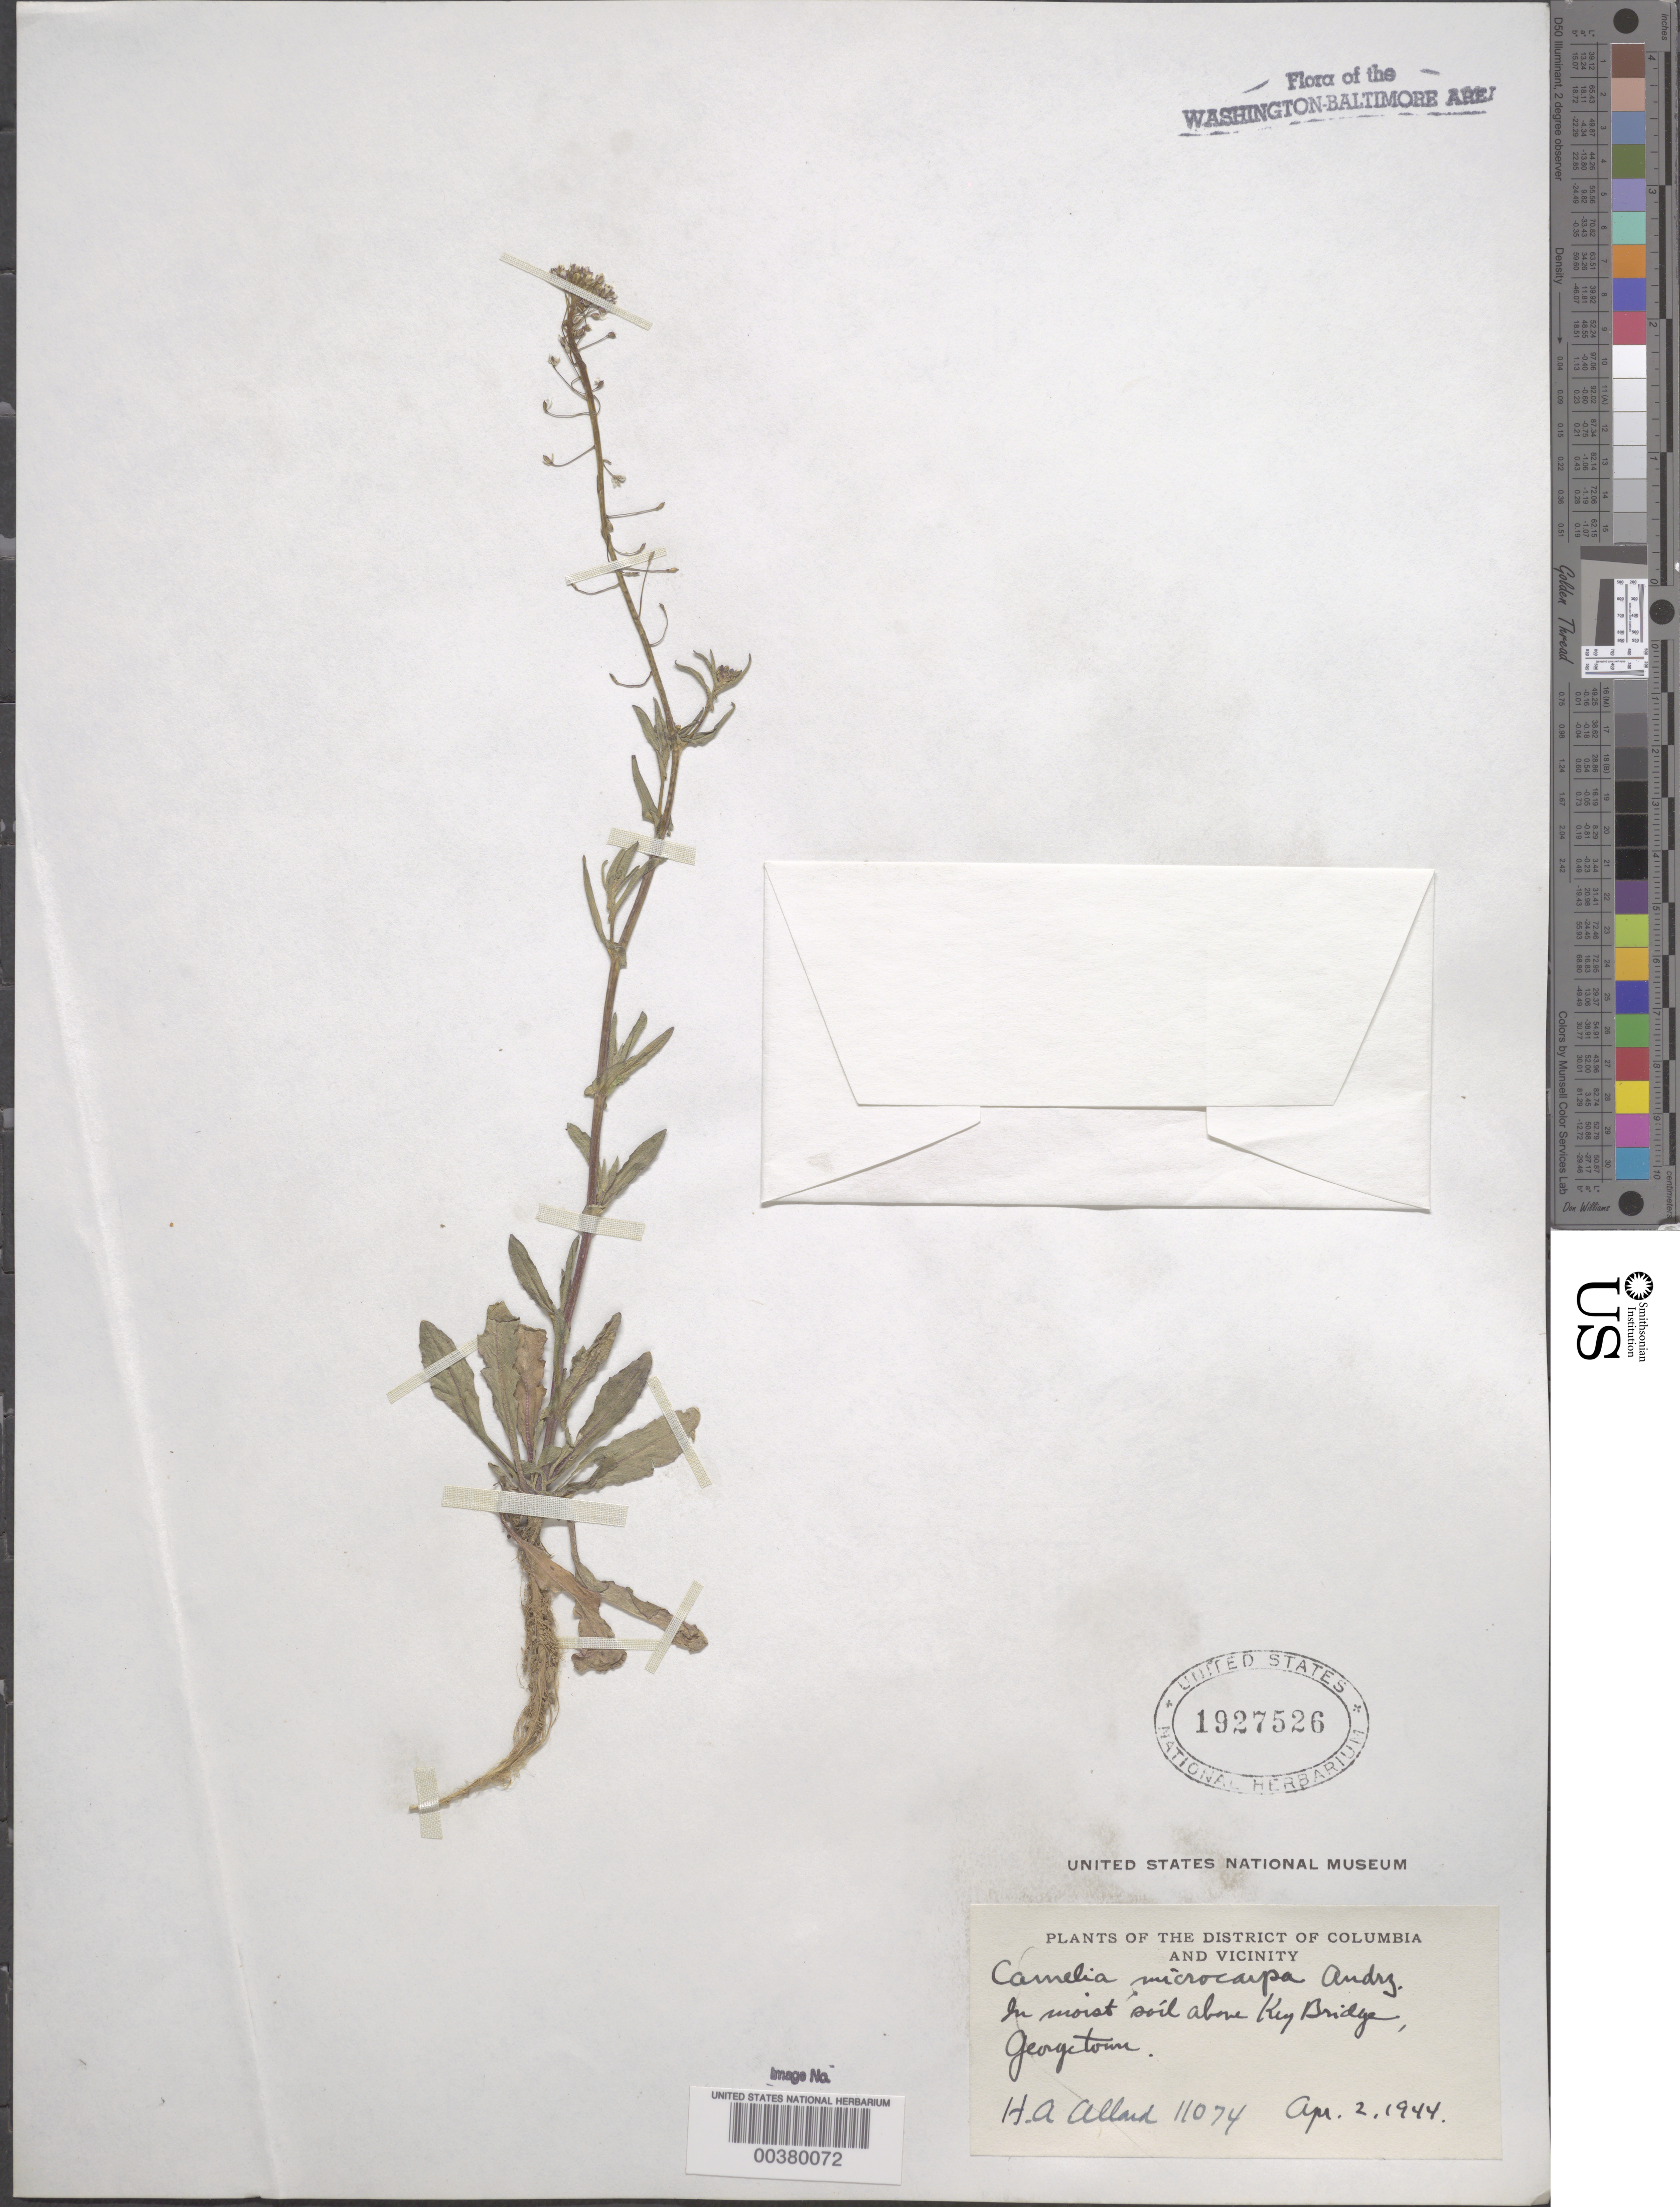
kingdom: Plantae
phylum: Tracheophyta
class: Magnoliopsida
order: Brassicales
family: Brassicaceae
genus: Camelina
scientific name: Camelina microcarpa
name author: DC.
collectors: H. A. Allard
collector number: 11074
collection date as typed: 02 Apr 1944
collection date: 1944-04-02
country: United States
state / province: District of Columbia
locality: Above Key Bridge, Georgetown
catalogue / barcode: US 1927526